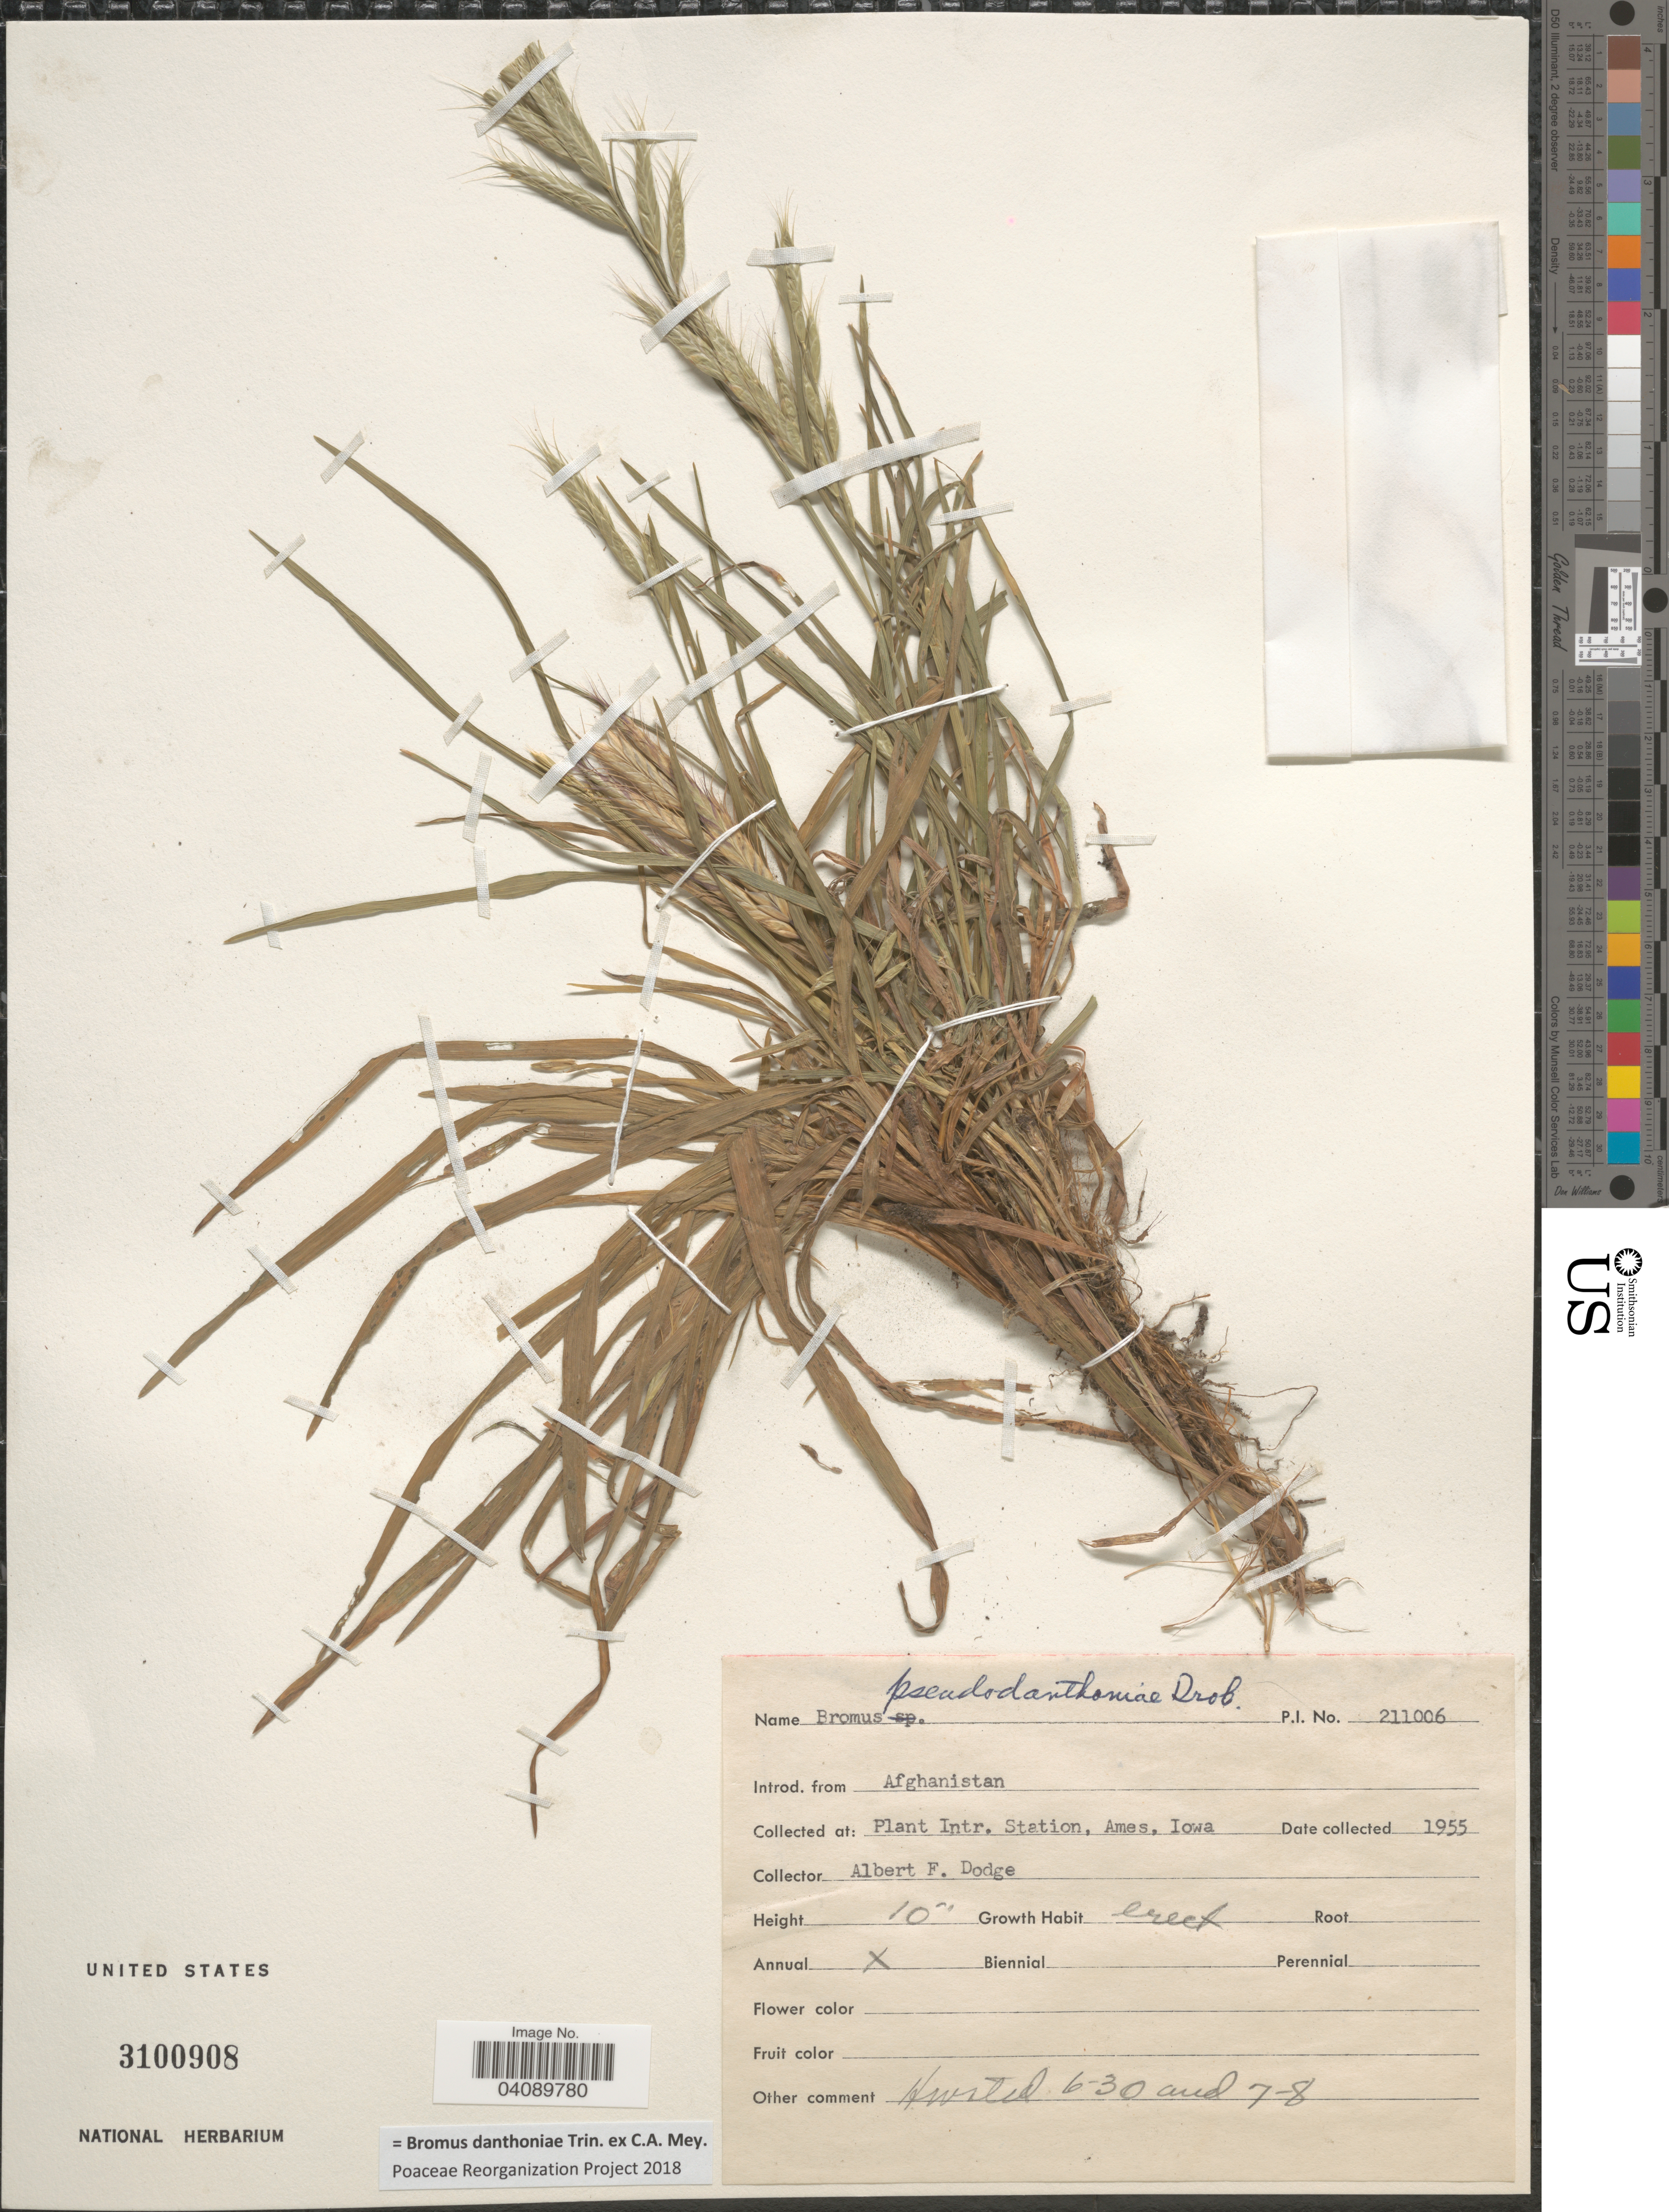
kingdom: Plantae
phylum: Tracheophyta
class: Liliopsida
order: Poales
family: Poaceae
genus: Bromus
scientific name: Bromus danthoniae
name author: Trin. ex C.A. Mey.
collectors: A. Dodge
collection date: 1955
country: United States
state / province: Iowa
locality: Plant. Intr. Station, Ames.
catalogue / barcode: US 3100908